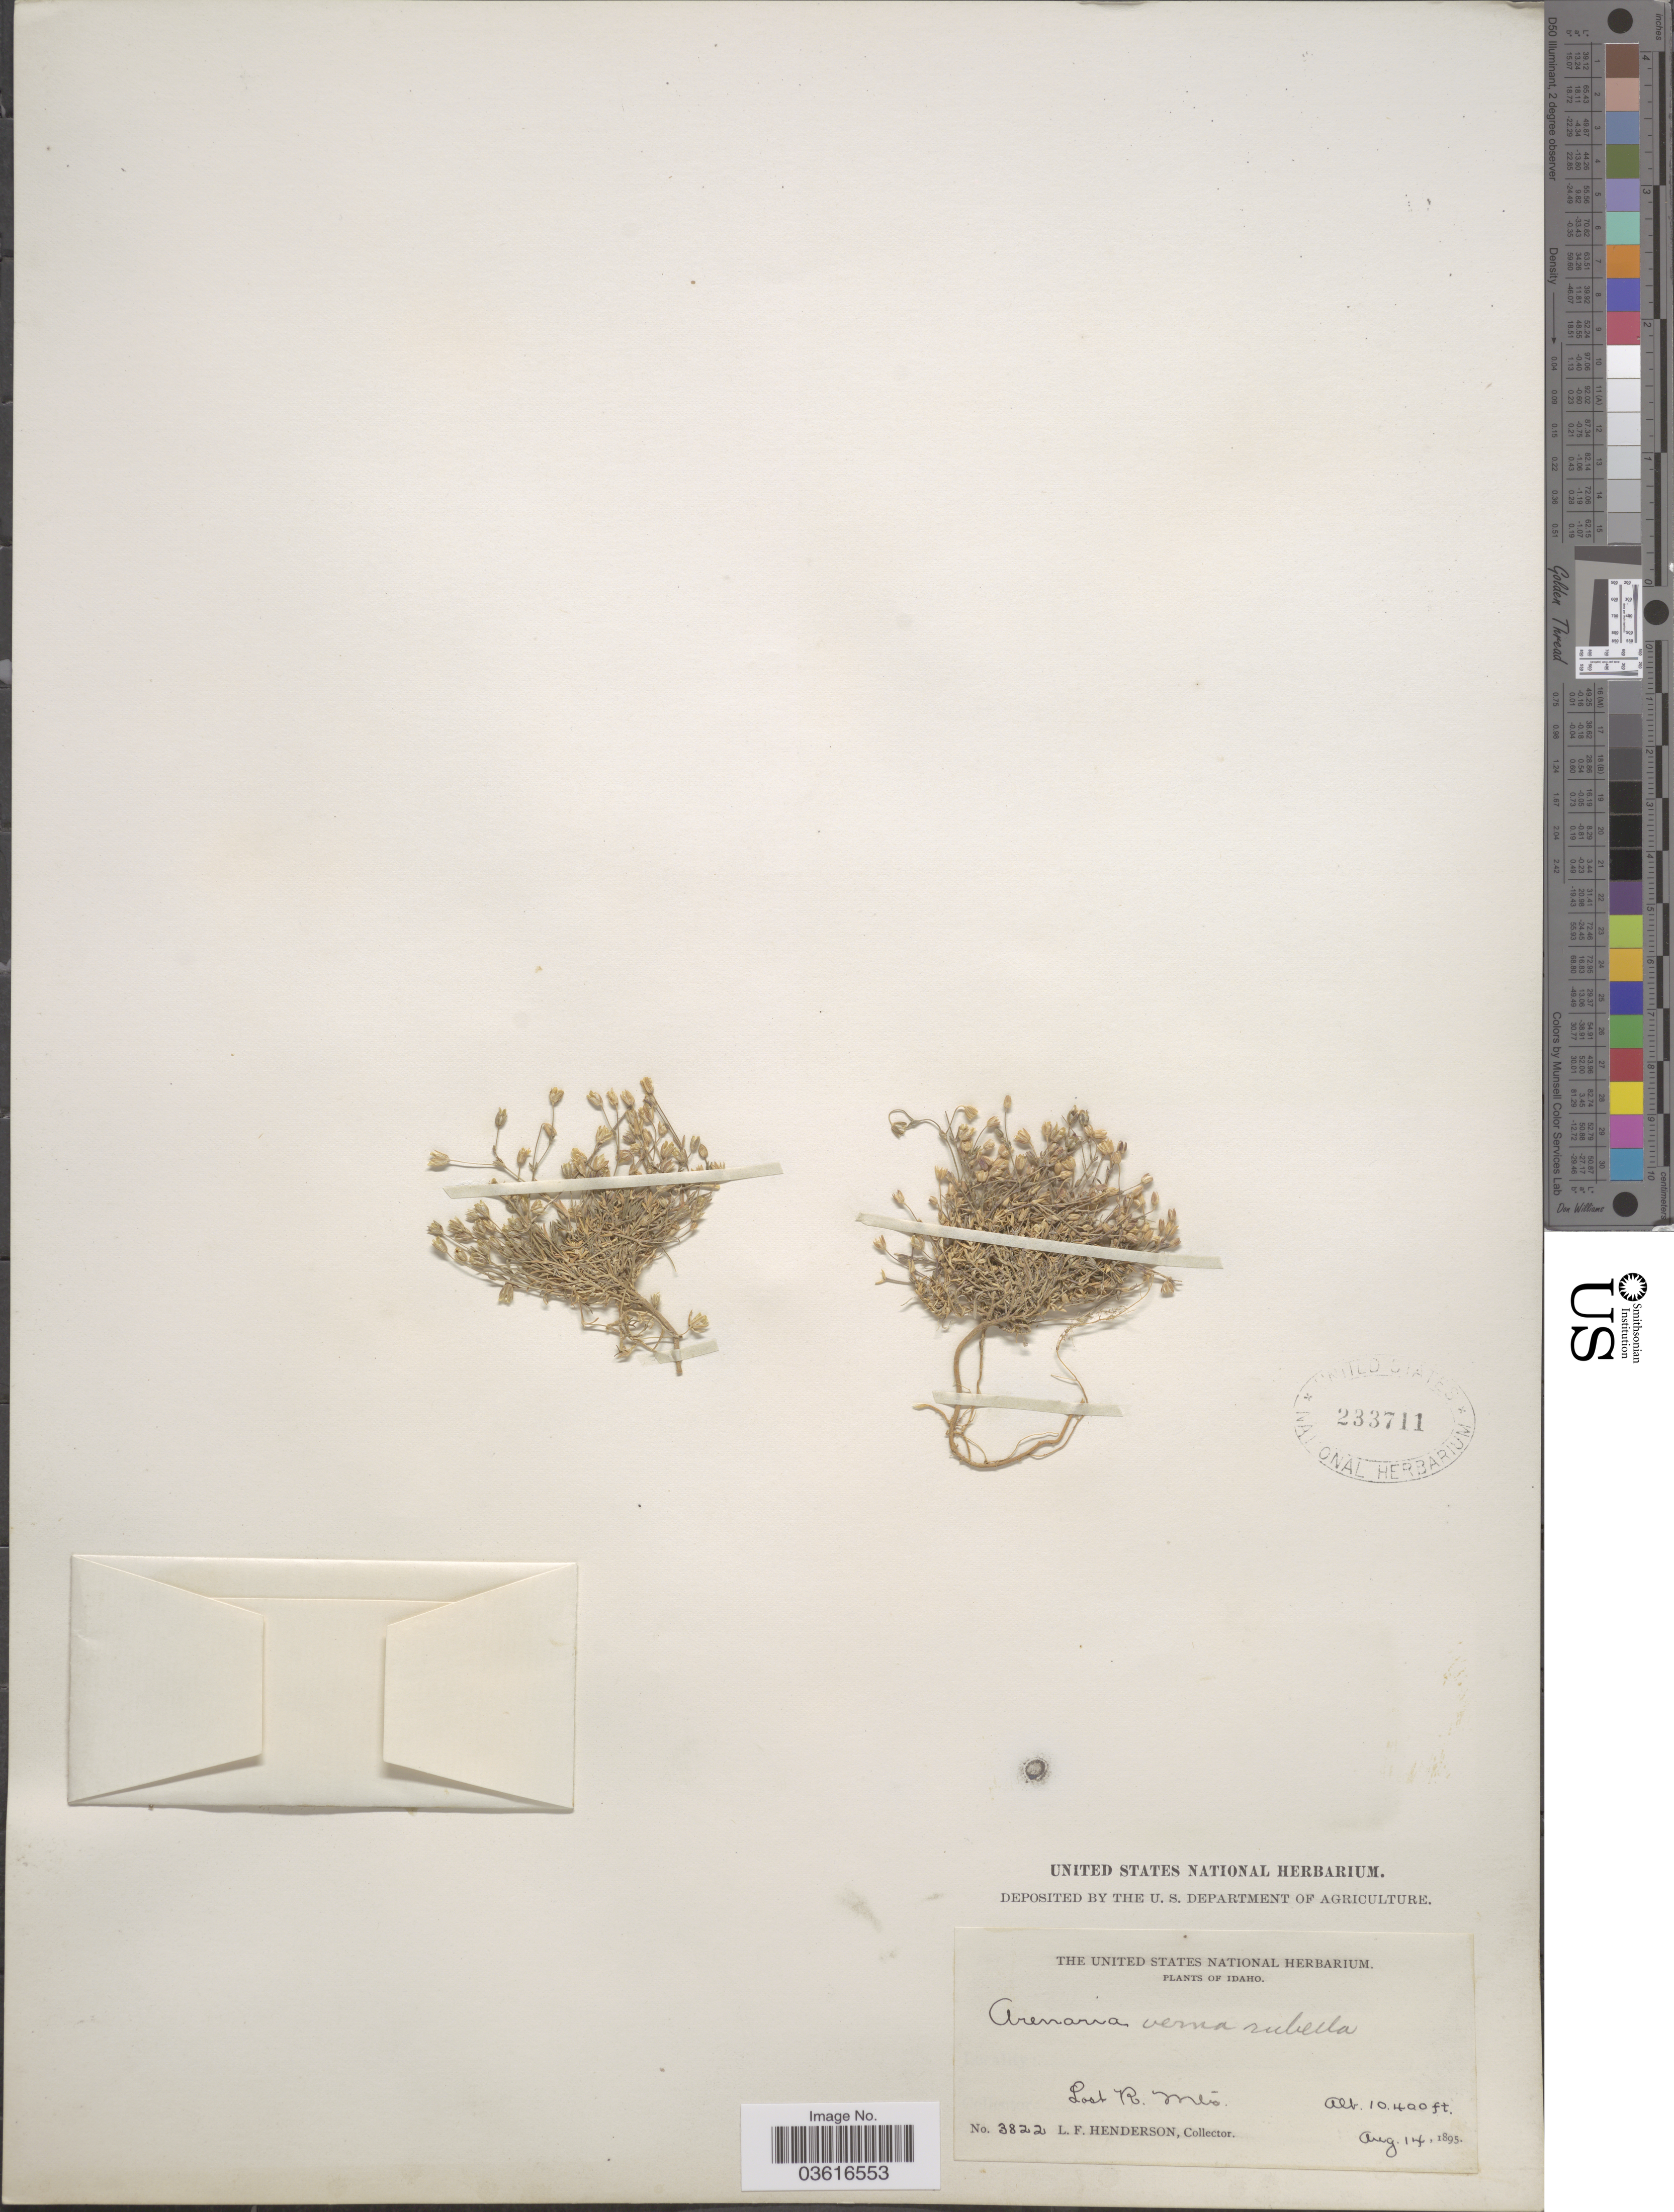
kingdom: Plantae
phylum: Tracheophyta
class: Magnoliopsida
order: Caryophyllales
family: Caryophyllaceae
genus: Minuartia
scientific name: Minuartia propinqua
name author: (Richardson) House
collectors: L. Henderson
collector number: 3822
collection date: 1895-08-14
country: United States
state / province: Idaho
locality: Lost R. Mts.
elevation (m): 3170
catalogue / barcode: US 233711